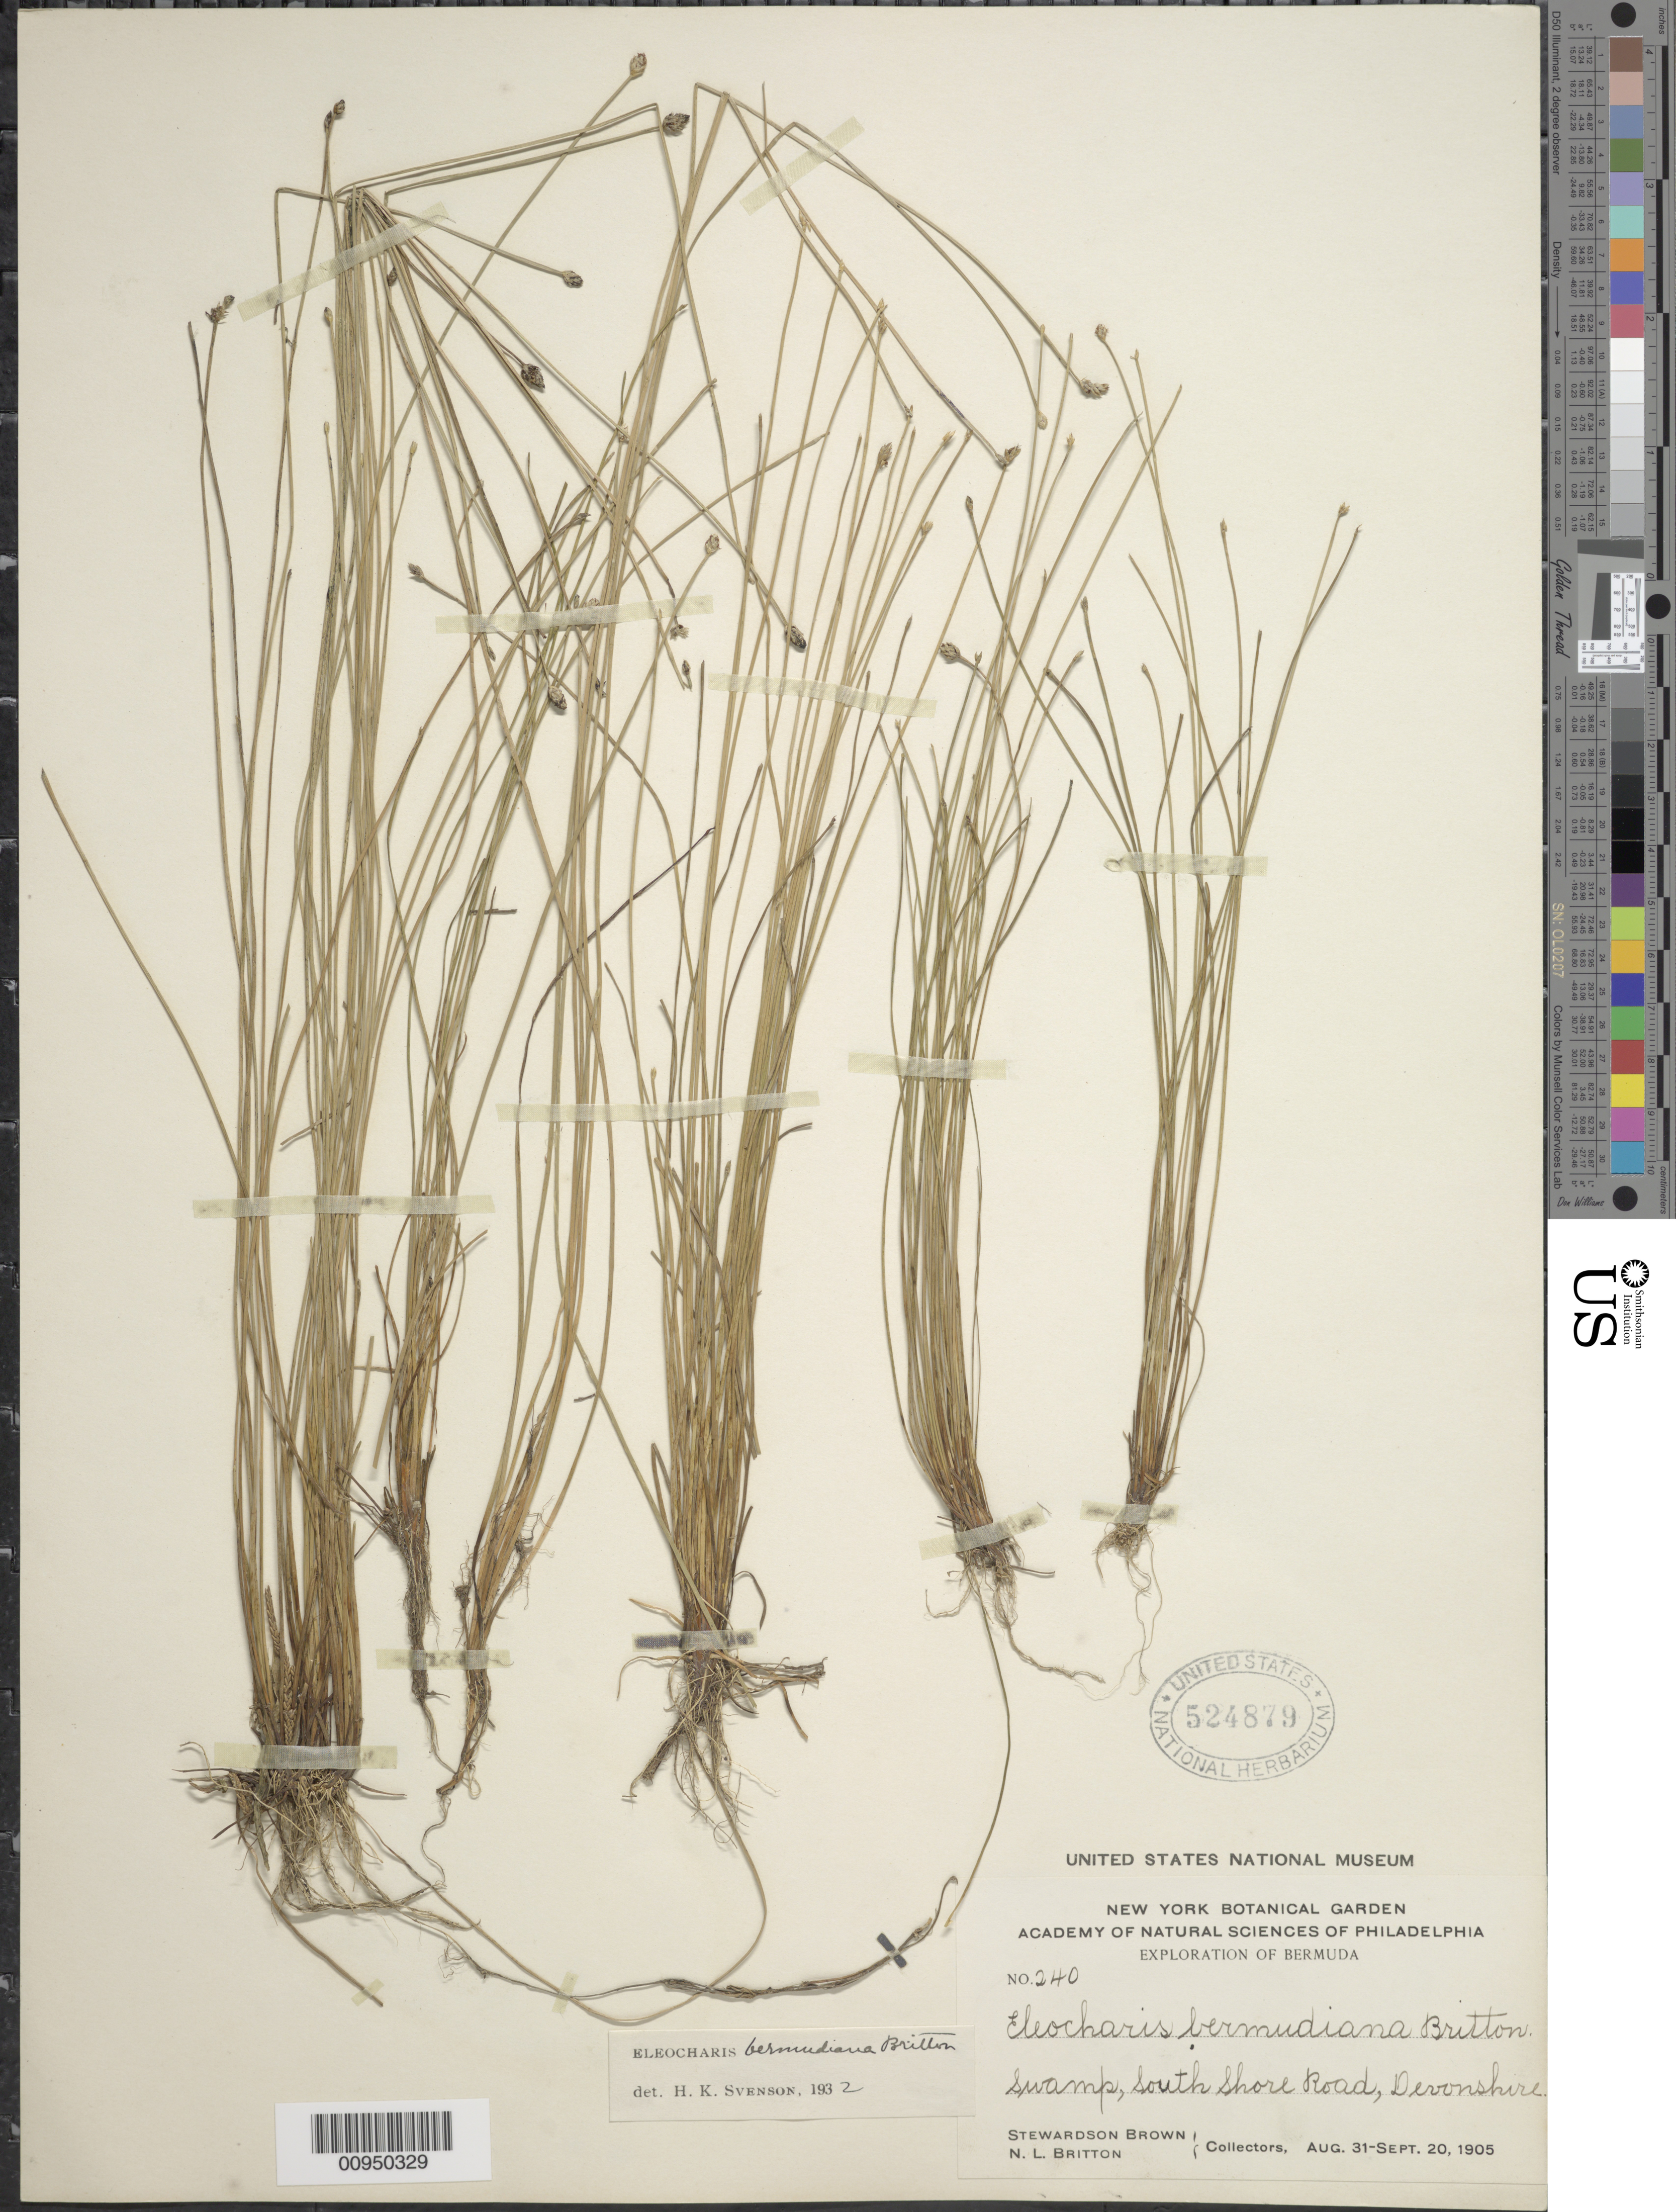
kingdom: Plantae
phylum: Tracheophyta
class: Liliopsida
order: Poales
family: Cyperaceae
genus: Eleocharis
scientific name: Eleocharis albida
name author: Torr.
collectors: S. Brown & N. Britton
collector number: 240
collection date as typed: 31 Aug 1905 to 20 Sep 1905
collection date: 1905-08-31/1905-09-20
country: Bermuda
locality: Swamp, South Shore Road, Devonshire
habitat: Swamp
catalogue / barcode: US 524879